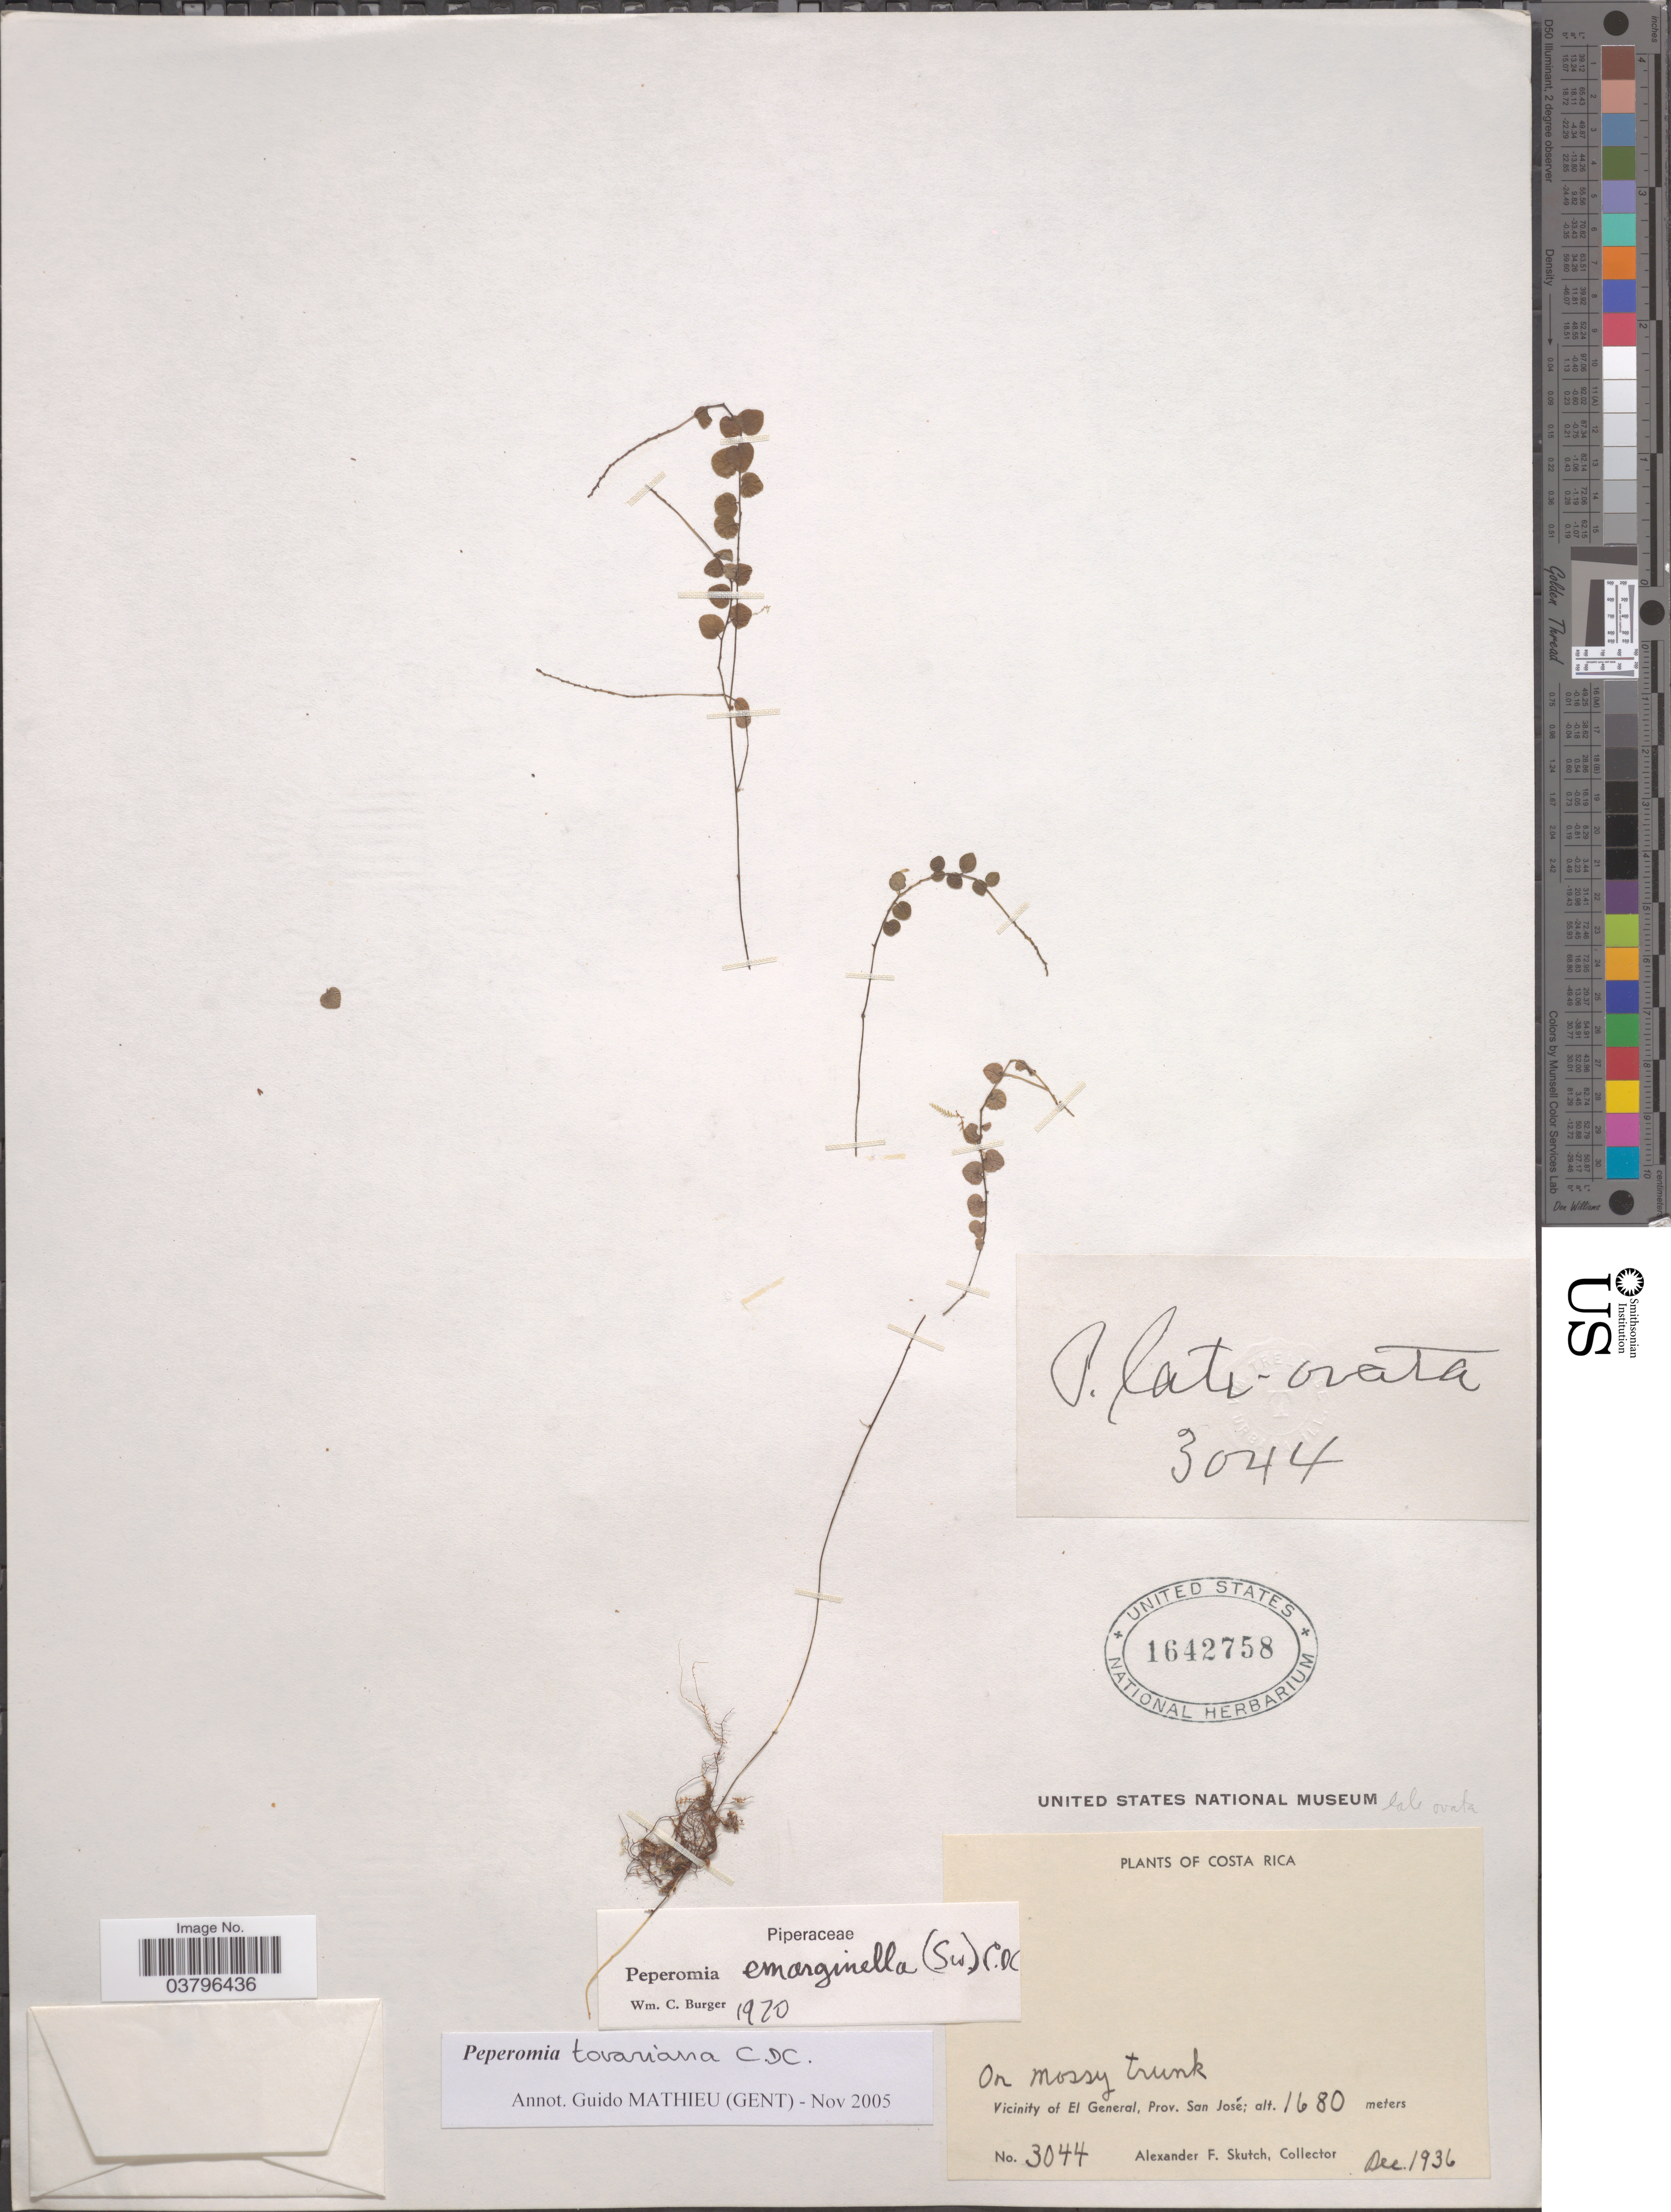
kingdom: Plantae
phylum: Tracheophyta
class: Magnoliopsida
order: Piperales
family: Piperaceae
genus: Peperomia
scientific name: Peperomia late-ovata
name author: Trel.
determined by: Jiménez, José Estaban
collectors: A. F. Skutch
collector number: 3044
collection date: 1936-12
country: Costa Rica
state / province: San José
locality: Vicinity of El General.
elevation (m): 1680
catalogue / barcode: US 1642758